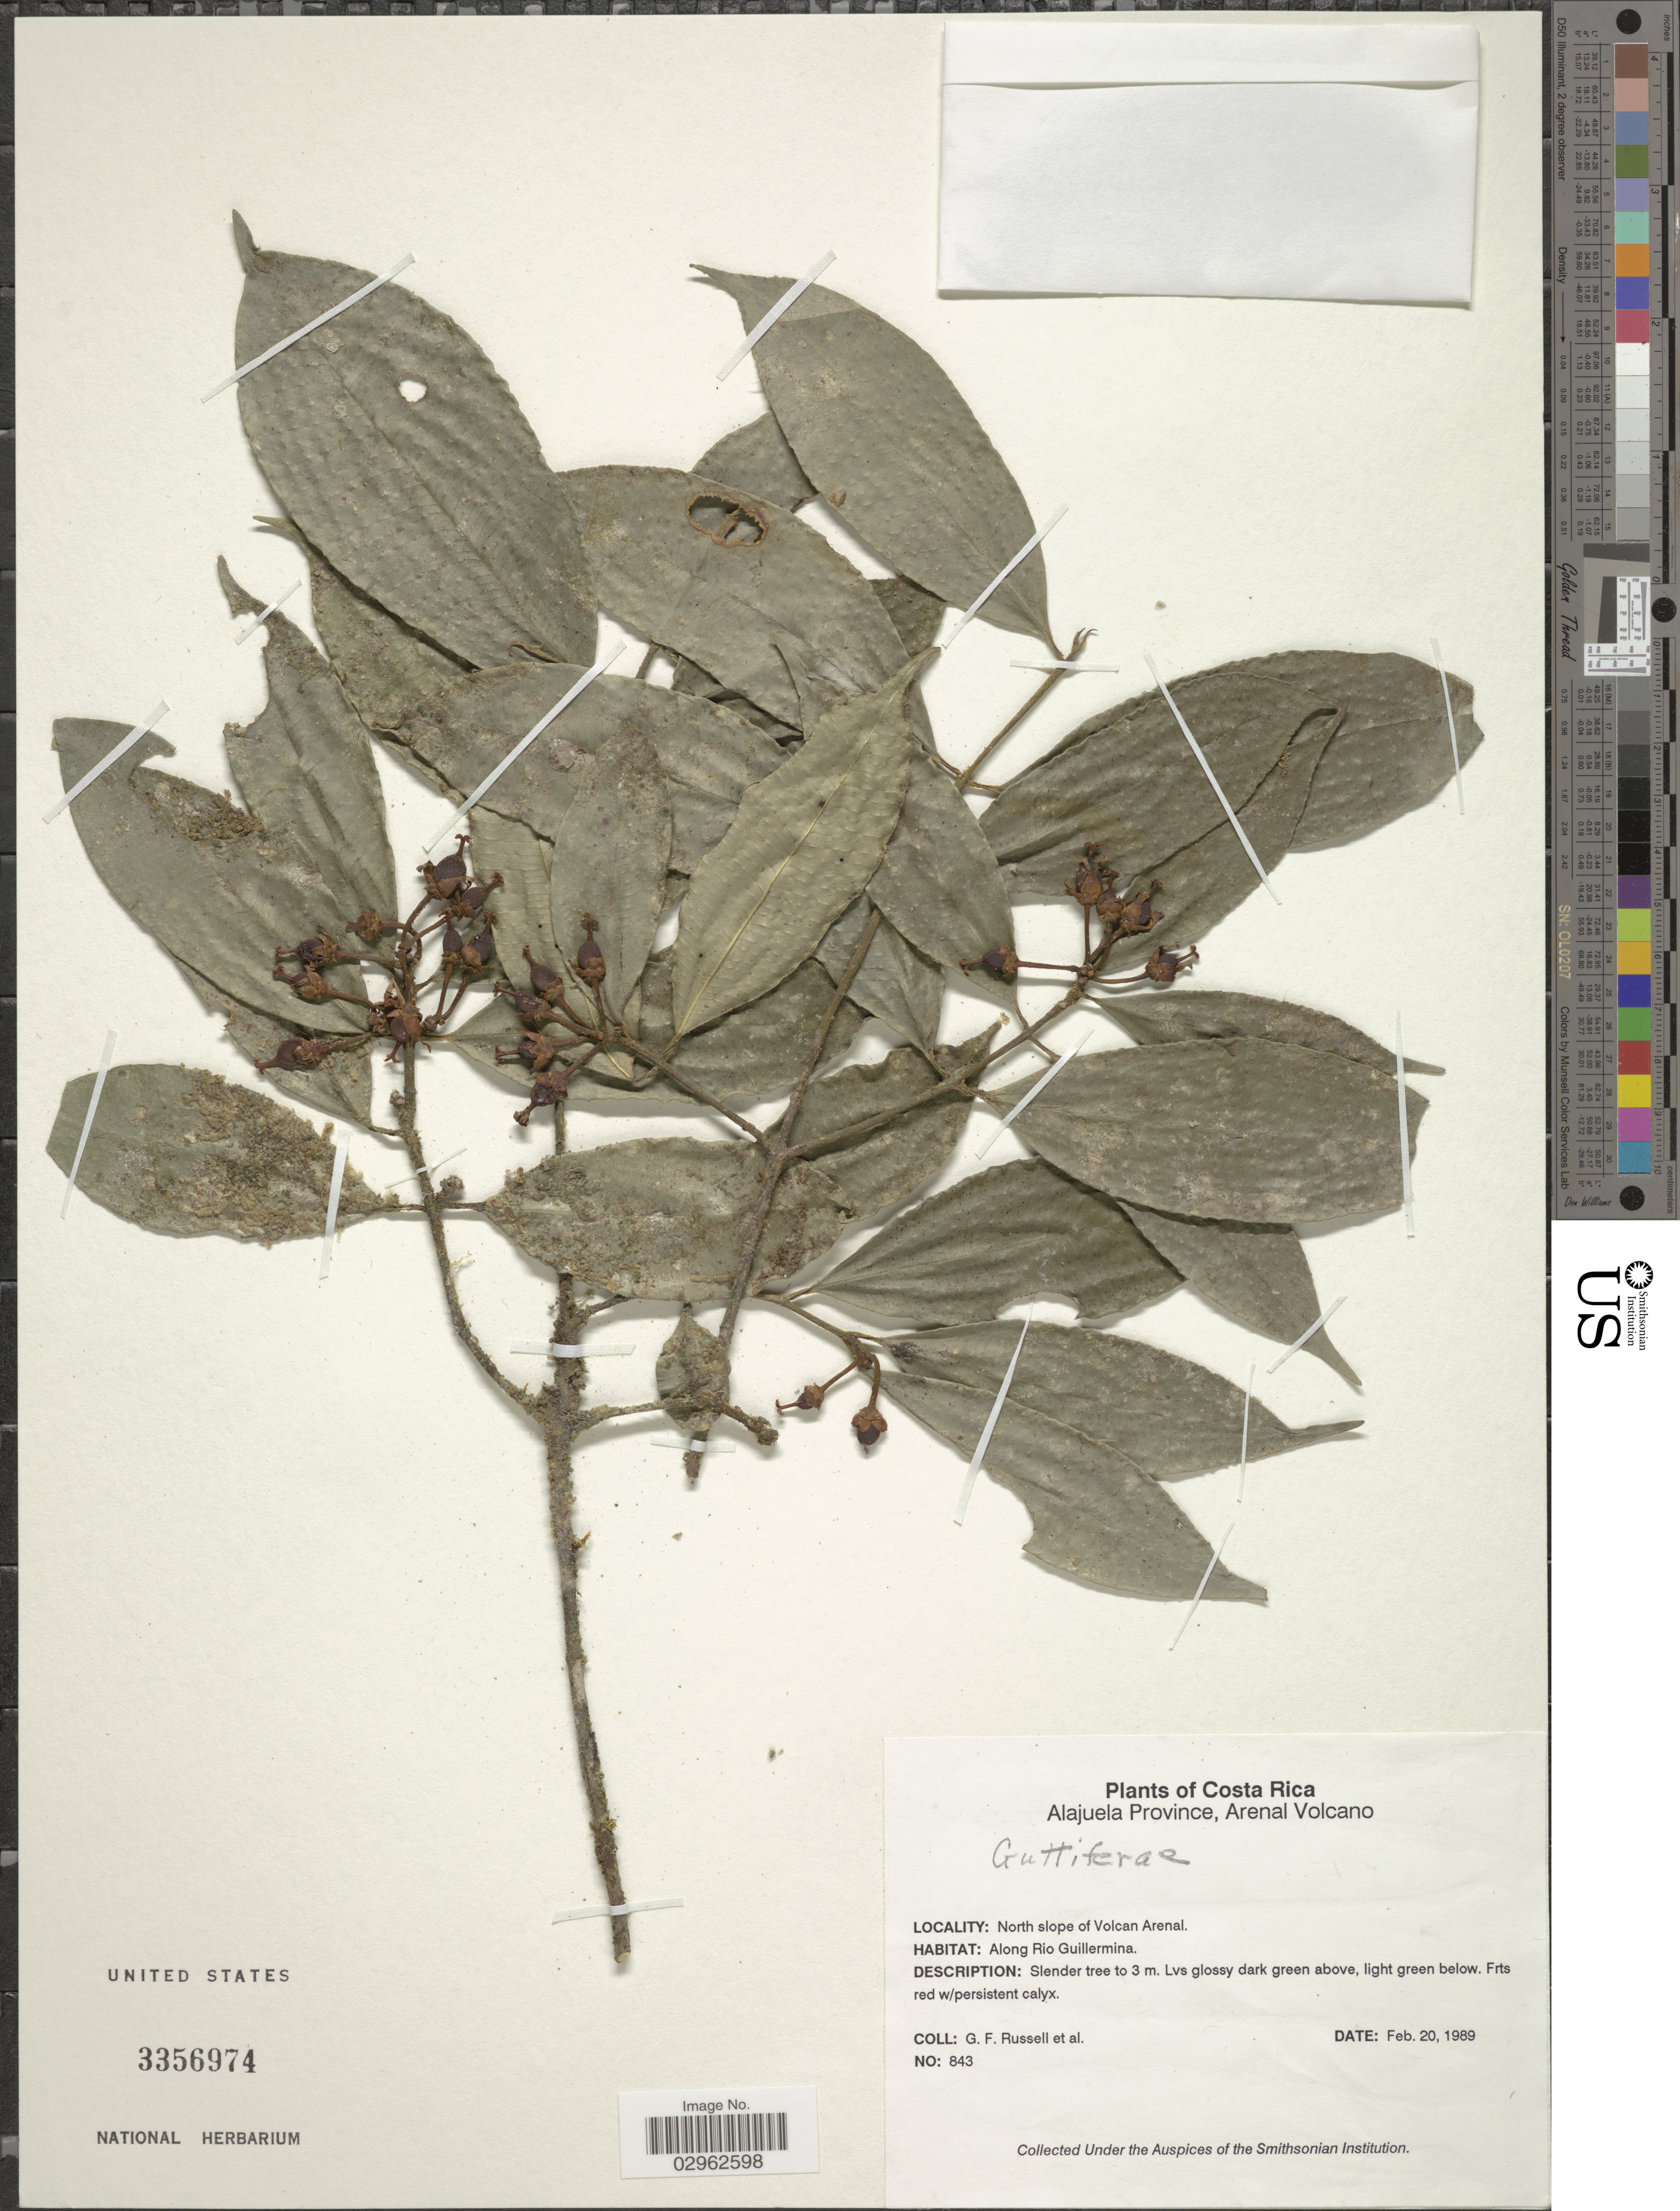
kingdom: Plantae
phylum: Tracheophyta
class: Magnoliopsida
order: Malpighiales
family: Clusiaceae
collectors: G. Russell & et al.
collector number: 843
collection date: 1989-02-20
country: Costa Rica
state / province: Alajuela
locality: Arenal Volcano, North slope of Volcano Arenal, Along Rio Guillermina.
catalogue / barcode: US 3356974